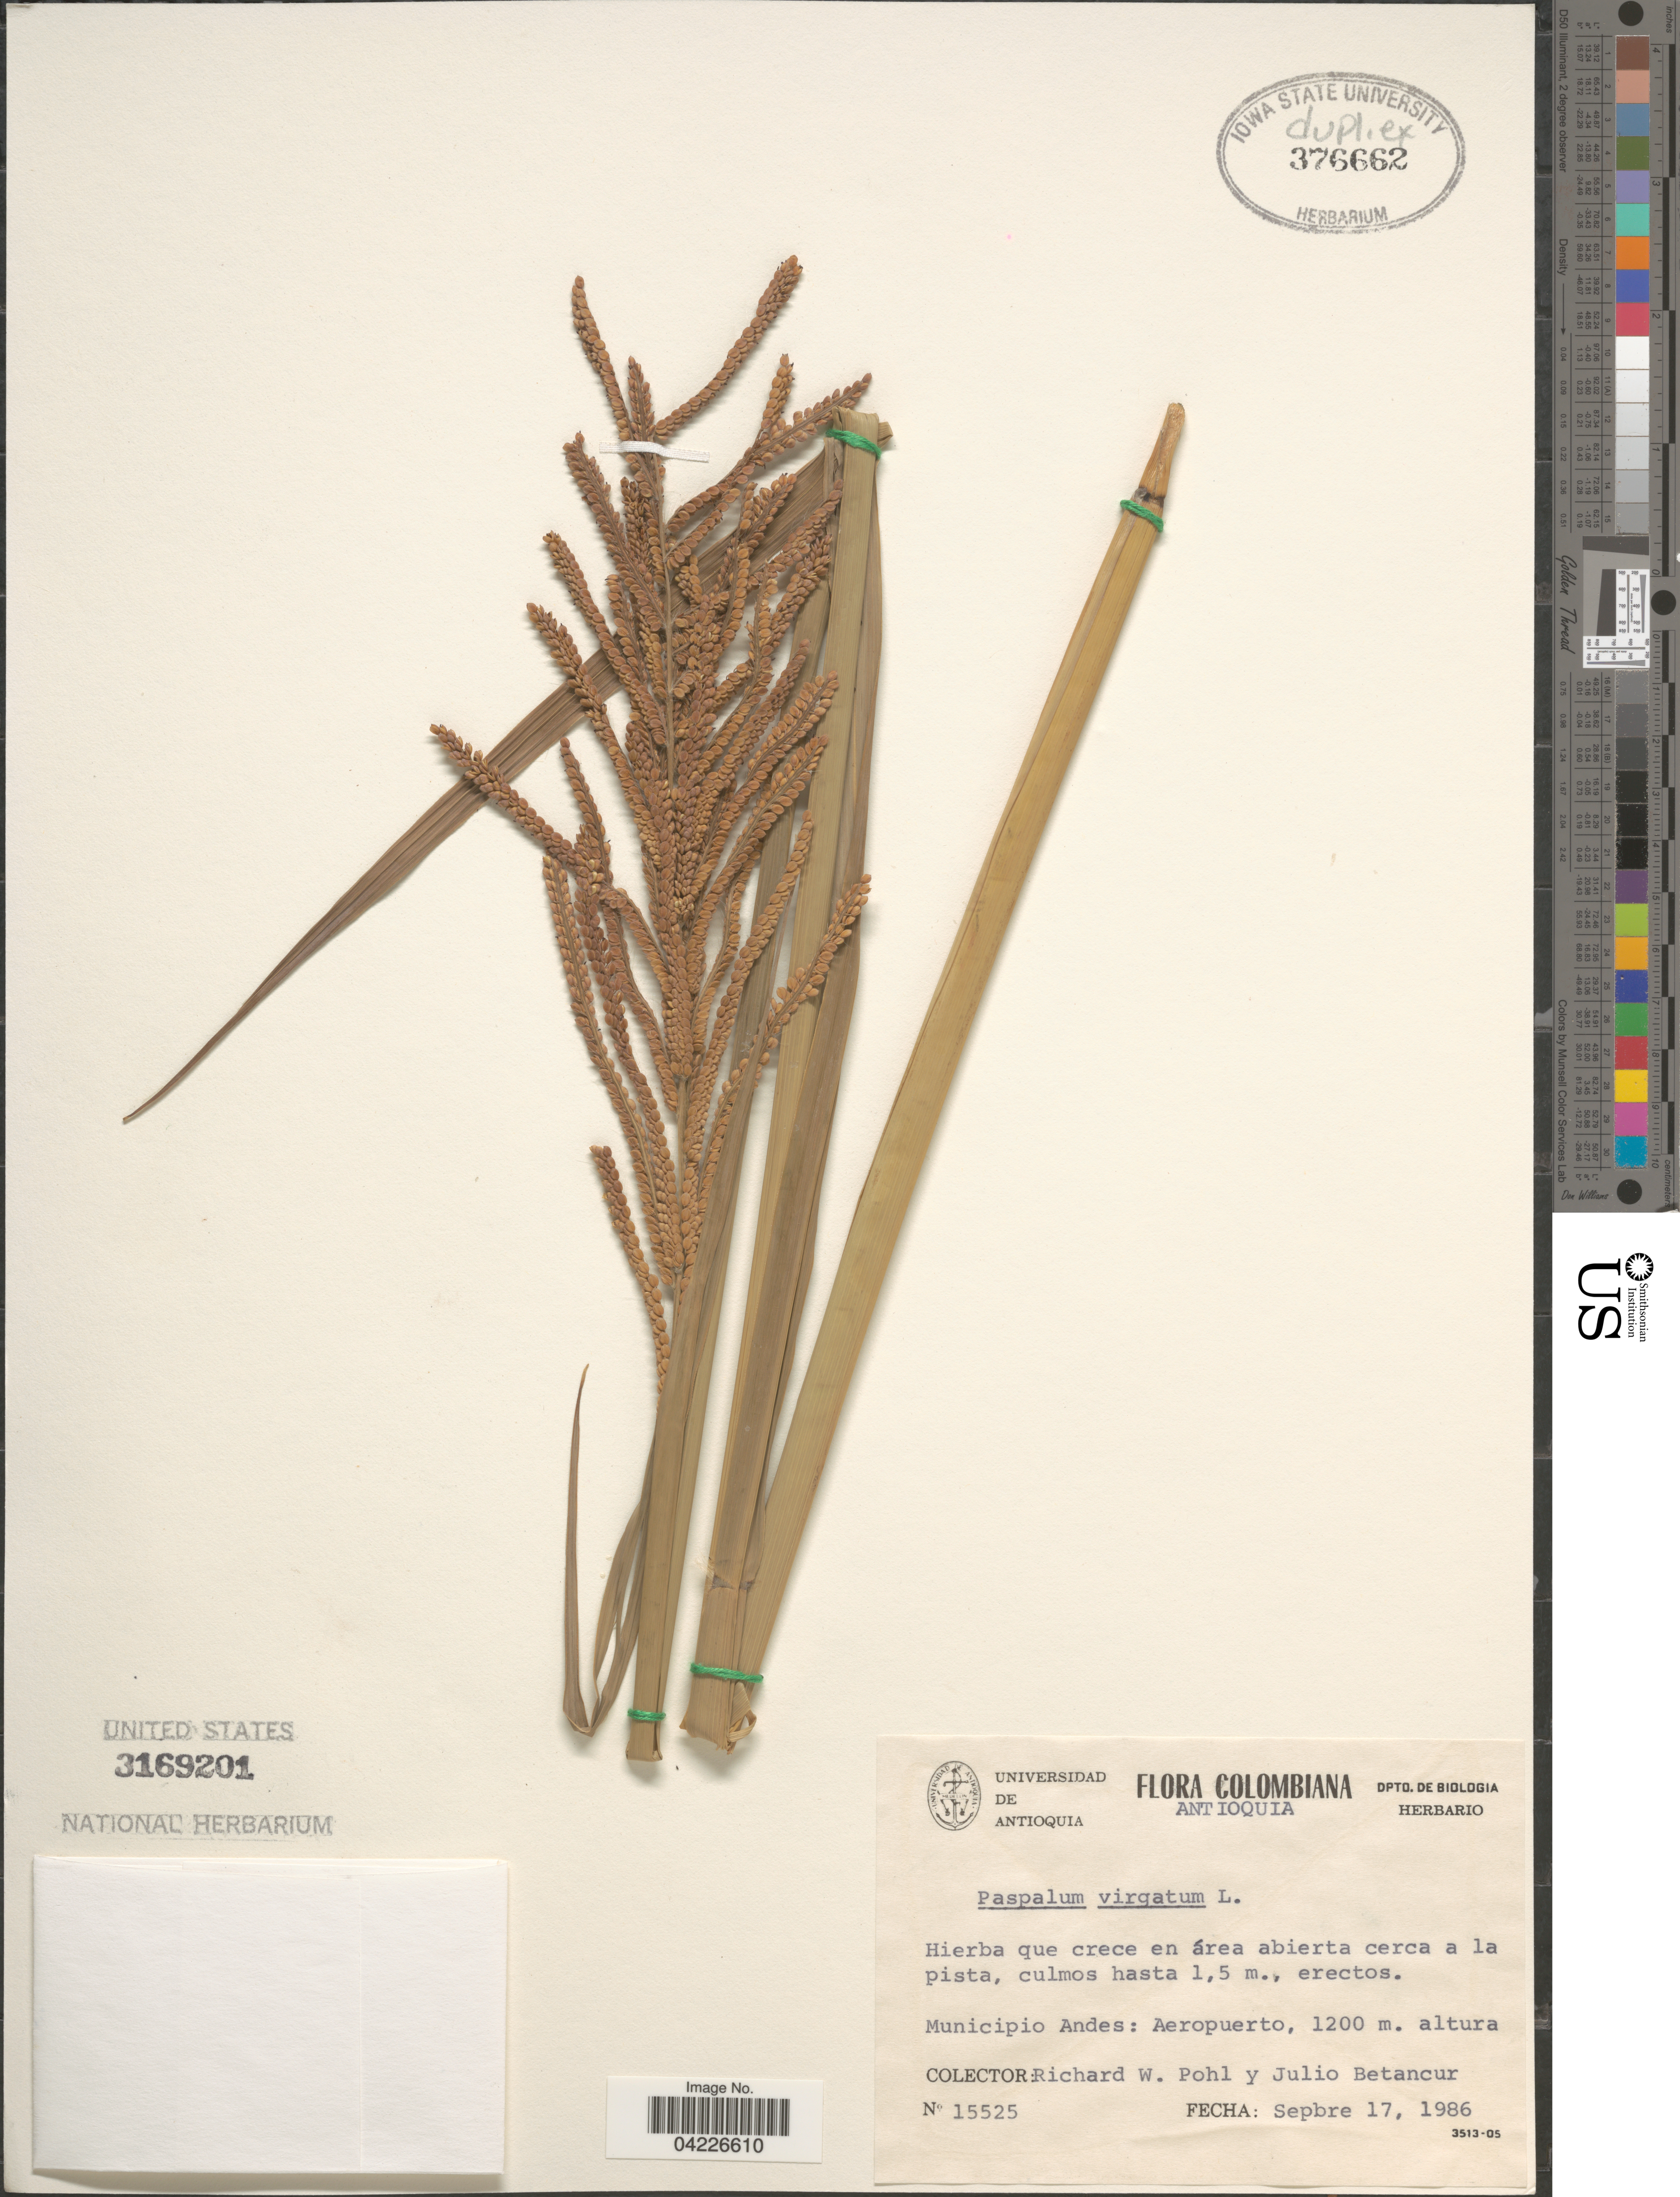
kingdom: Plantae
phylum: Tracheophyta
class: Liliopsida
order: Poales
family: Poaceae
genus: Paspalum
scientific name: Paspalum virgatum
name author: L.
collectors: R. W. Pohl & J. Betancur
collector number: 15525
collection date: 1986-09-17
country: Colombia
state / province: Antioquia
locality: Municipio Andes: Aeropuerto.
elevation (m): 1200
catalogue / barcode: US 3169201